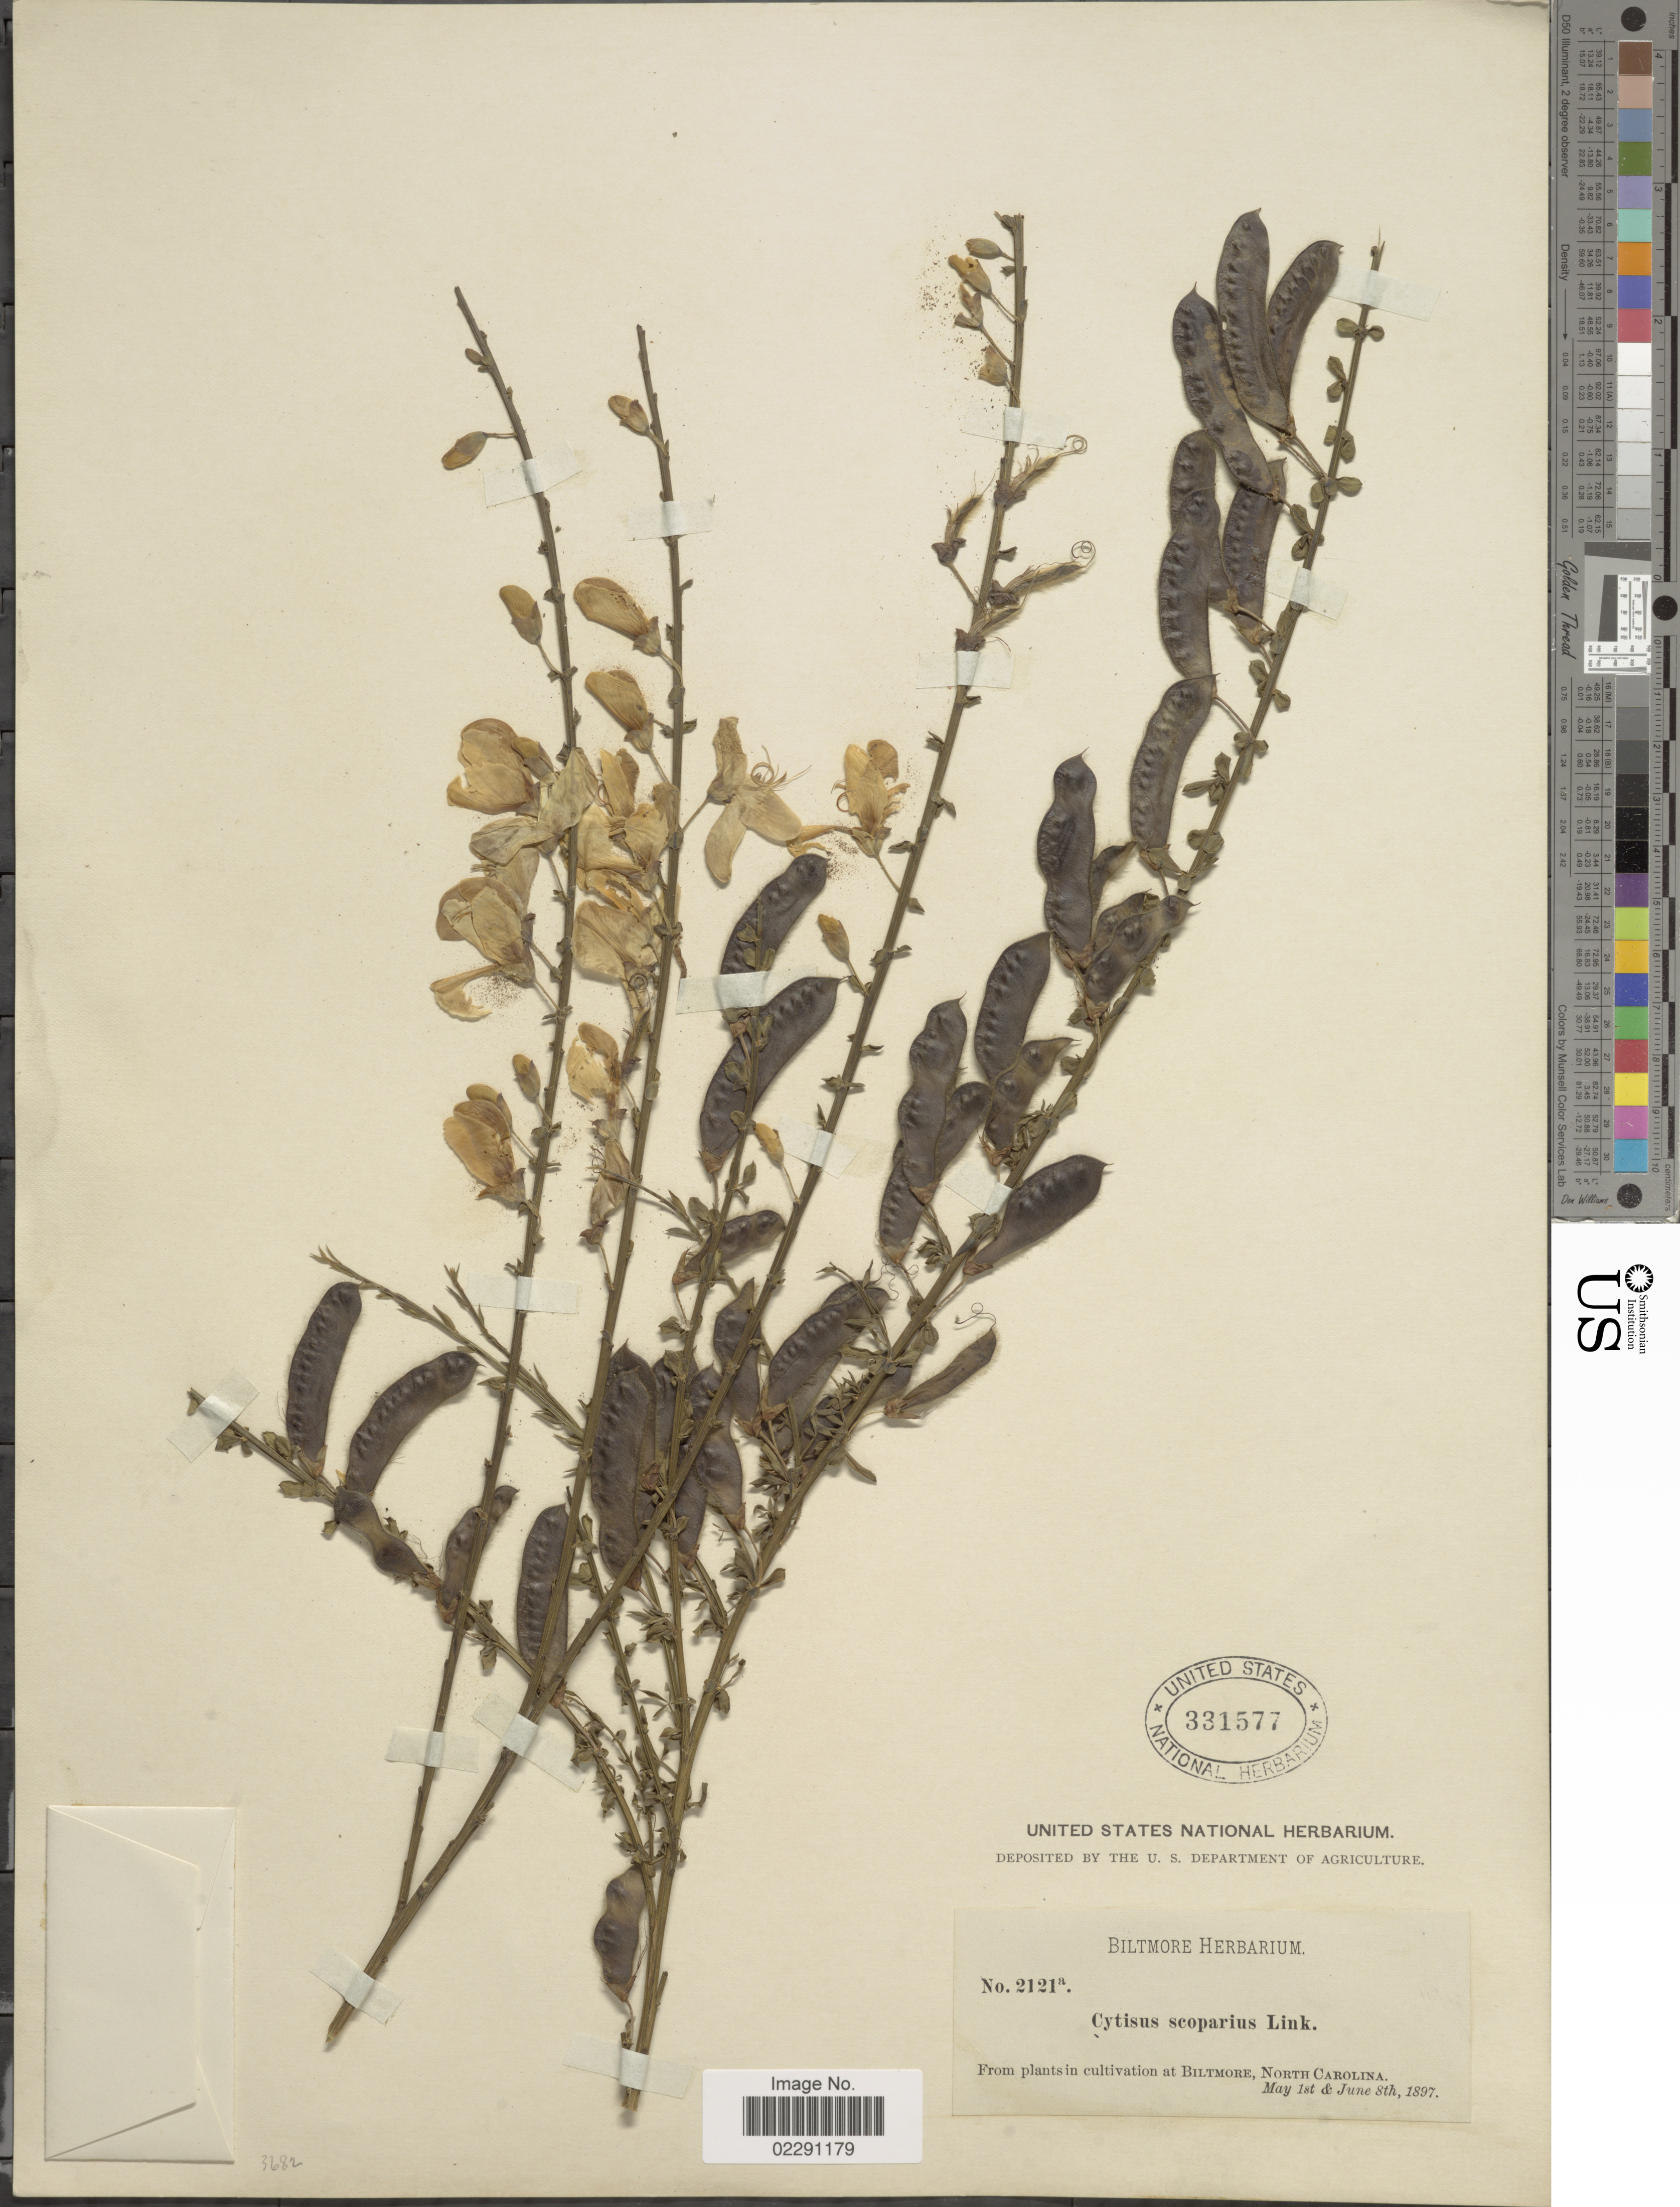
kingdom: Plantae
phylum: Tracheophyta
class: Magnoliopsida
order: Fabales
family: Fabaceae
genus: Cytisus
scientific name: Cytisus scoparius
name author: (L.) Link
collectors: ex herb. Biltmore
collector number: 2121a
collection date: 1897-05-01/1897-06-08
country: United States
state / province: North Carolina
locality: Biltmore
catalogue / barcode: US 331577